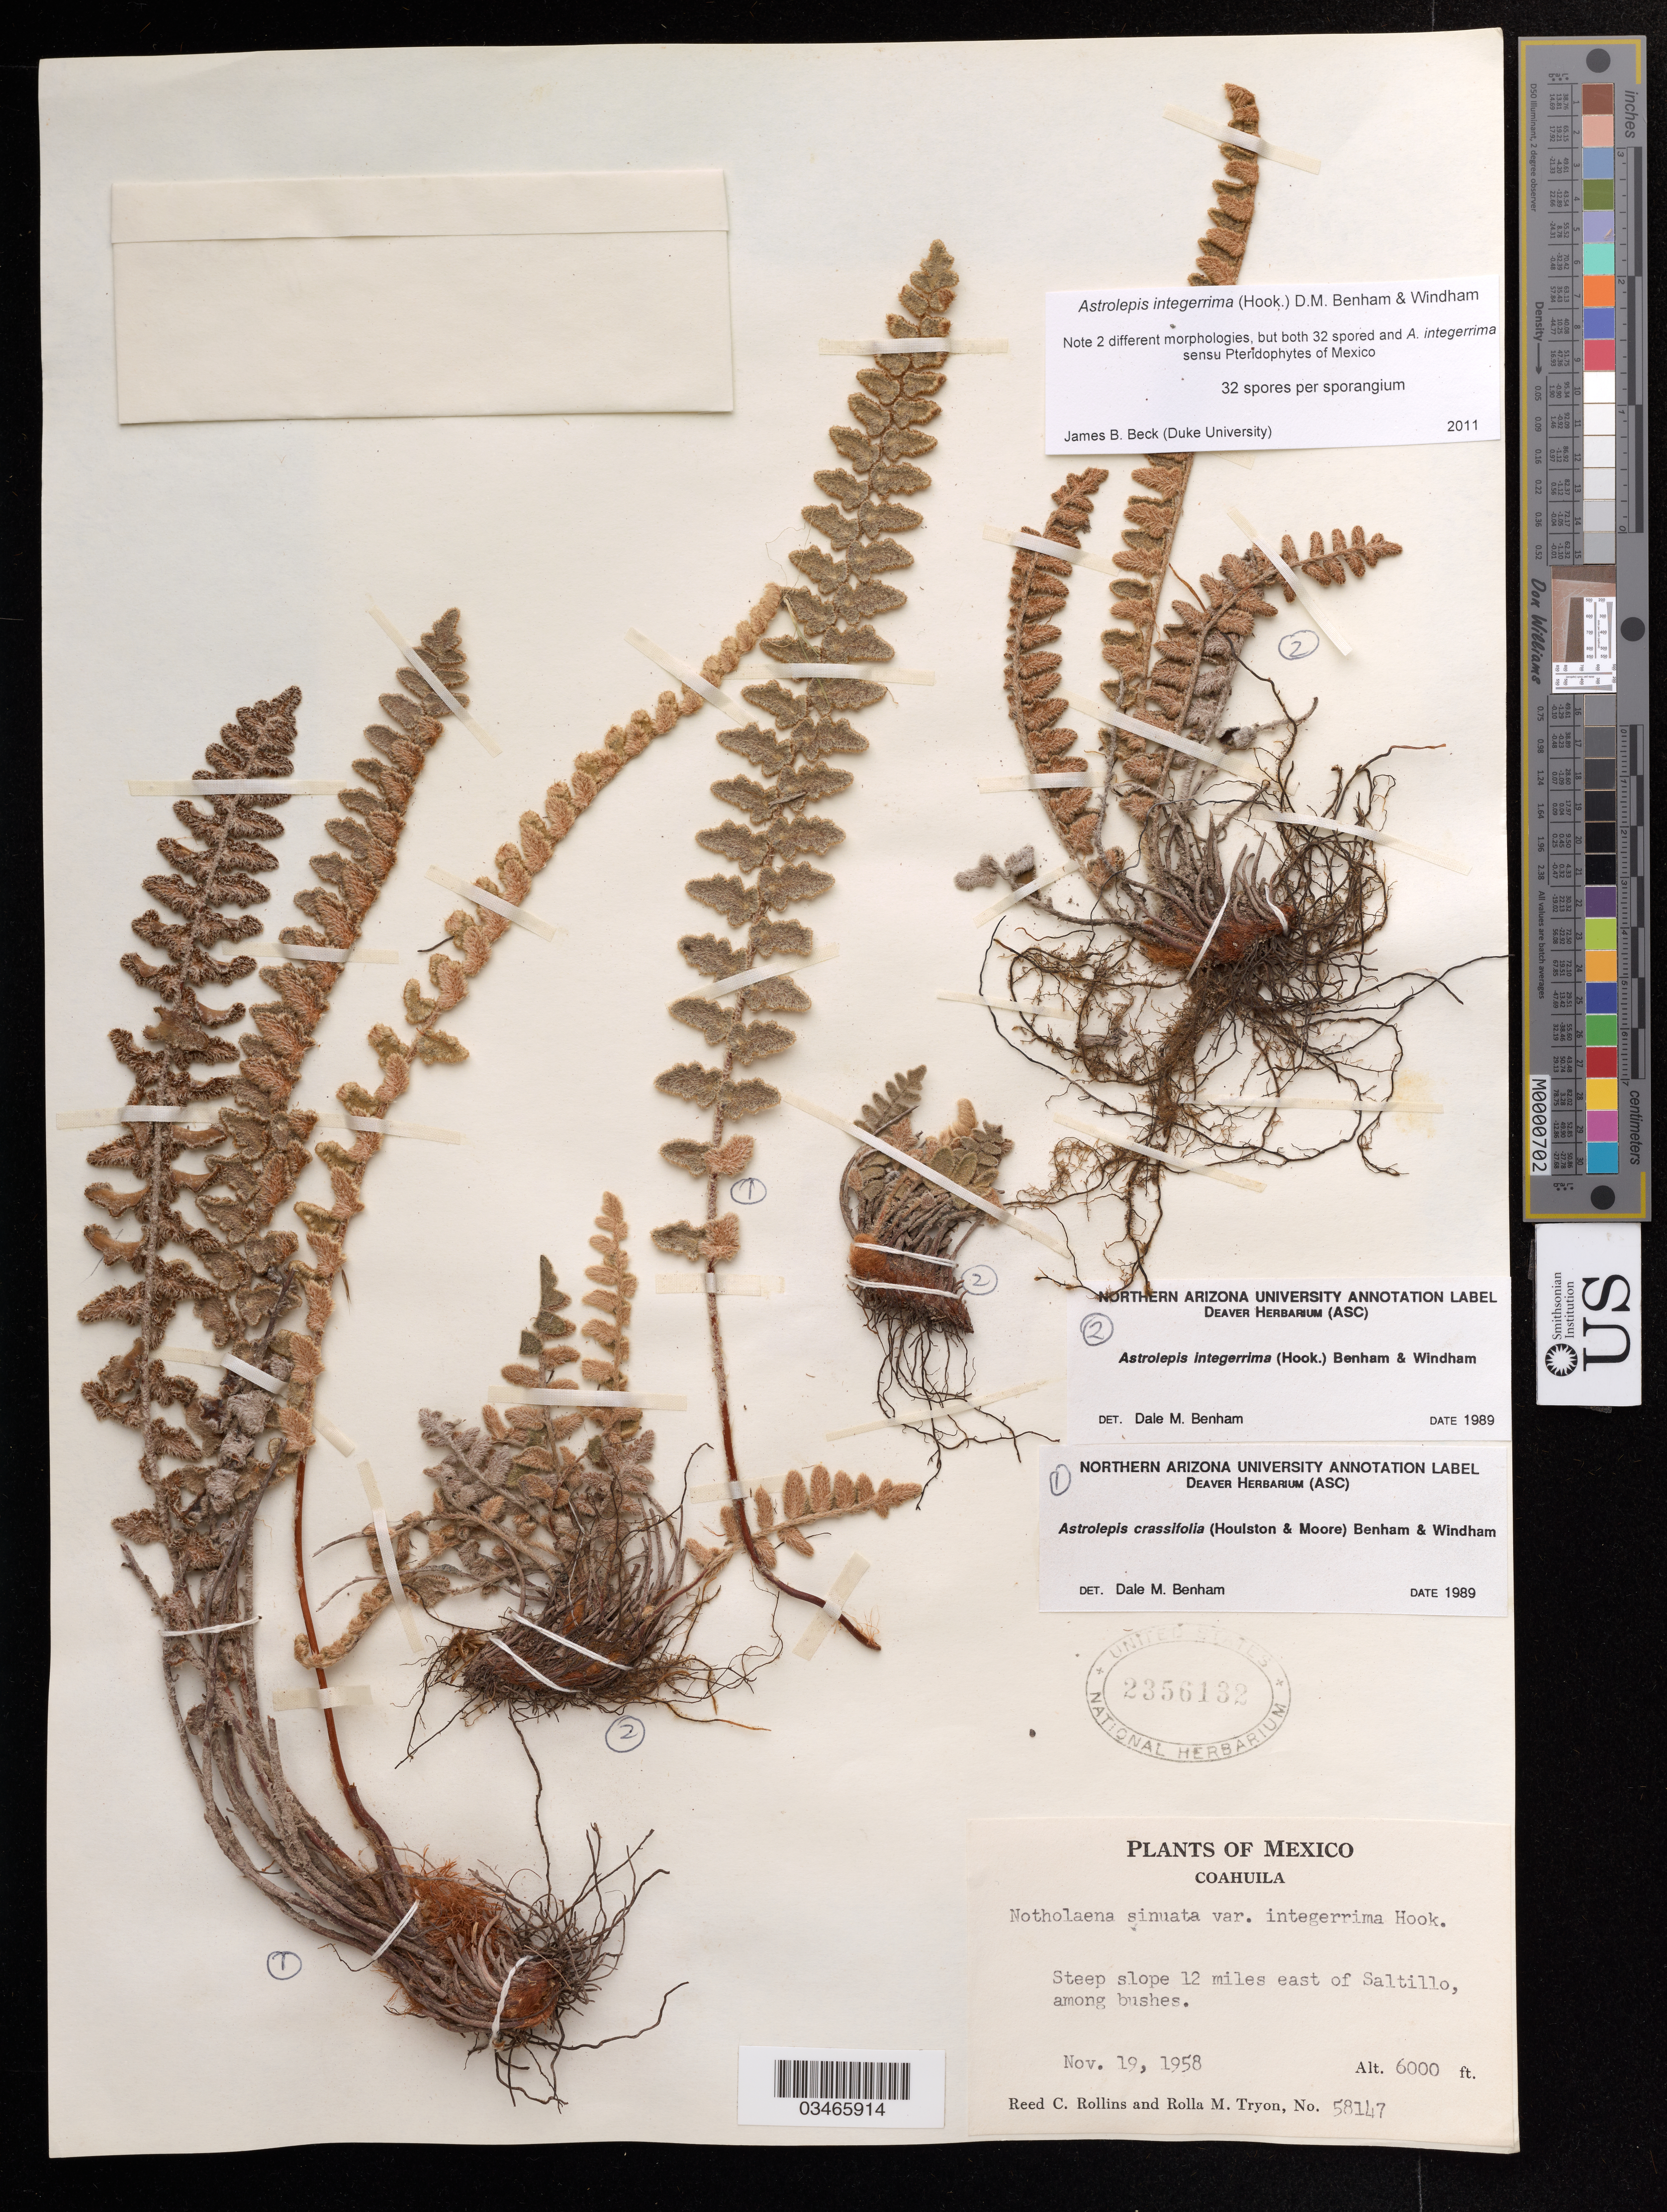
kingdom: Plantae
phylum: Tracheophyta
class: Polypodiopsida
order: Polypodiales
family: Pteridaceae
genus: Astrolepis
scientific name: Astrolepis crassifolia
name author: (Houlston & T. Moore) D.M. Benham & Windham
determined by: Benham, D. M.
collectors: R. C. Rollins & R. M. Tryon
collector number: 58147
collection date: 1958-11-19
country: Mexico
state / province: Coahuila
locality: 12 miles E of Saltillo.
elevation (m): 1829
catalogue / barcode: US 2356132